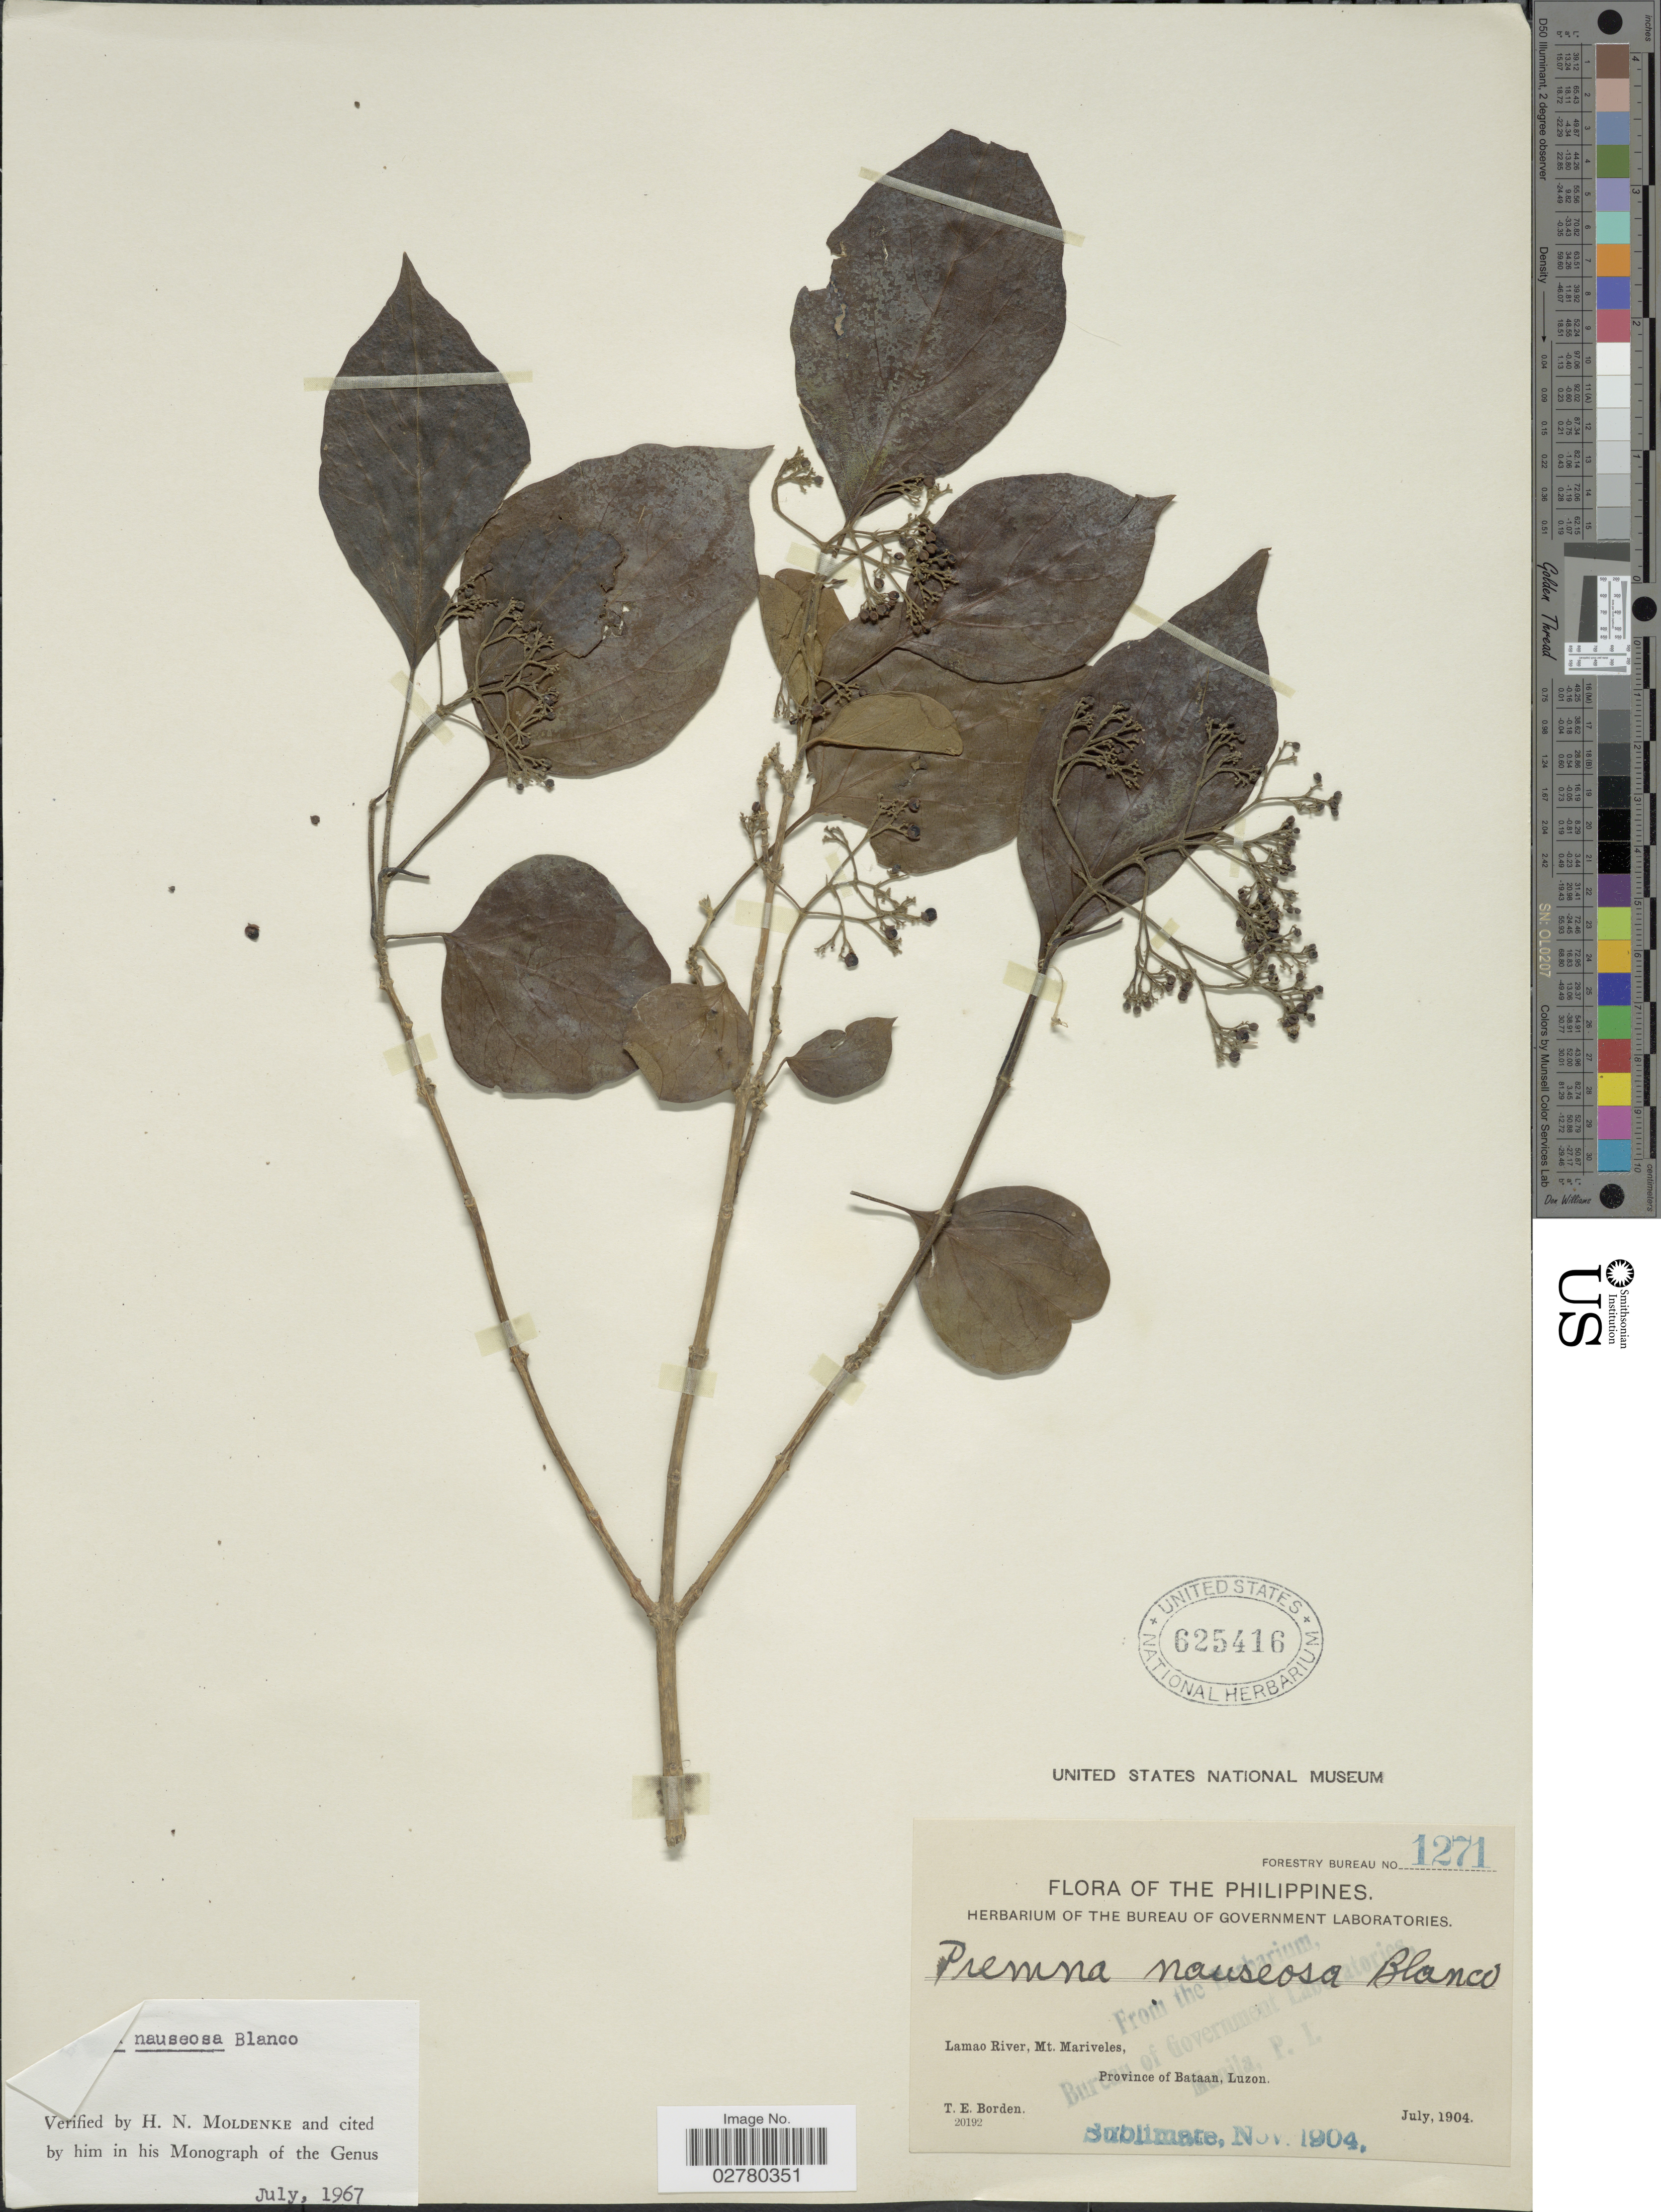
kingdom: Plantae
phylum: Tracheophyta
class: Magnoliopsida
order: Lamiales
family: Lamiaceae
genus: Premna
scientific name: Premna nauseosa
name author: Blanco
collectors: T. E. Borden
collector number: Forestry Bureau 1271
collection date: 1904-07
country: Philippines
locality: Lamao River, Mt. Mariveles, Province of Bataan, Luzon.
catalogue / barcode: US 625416